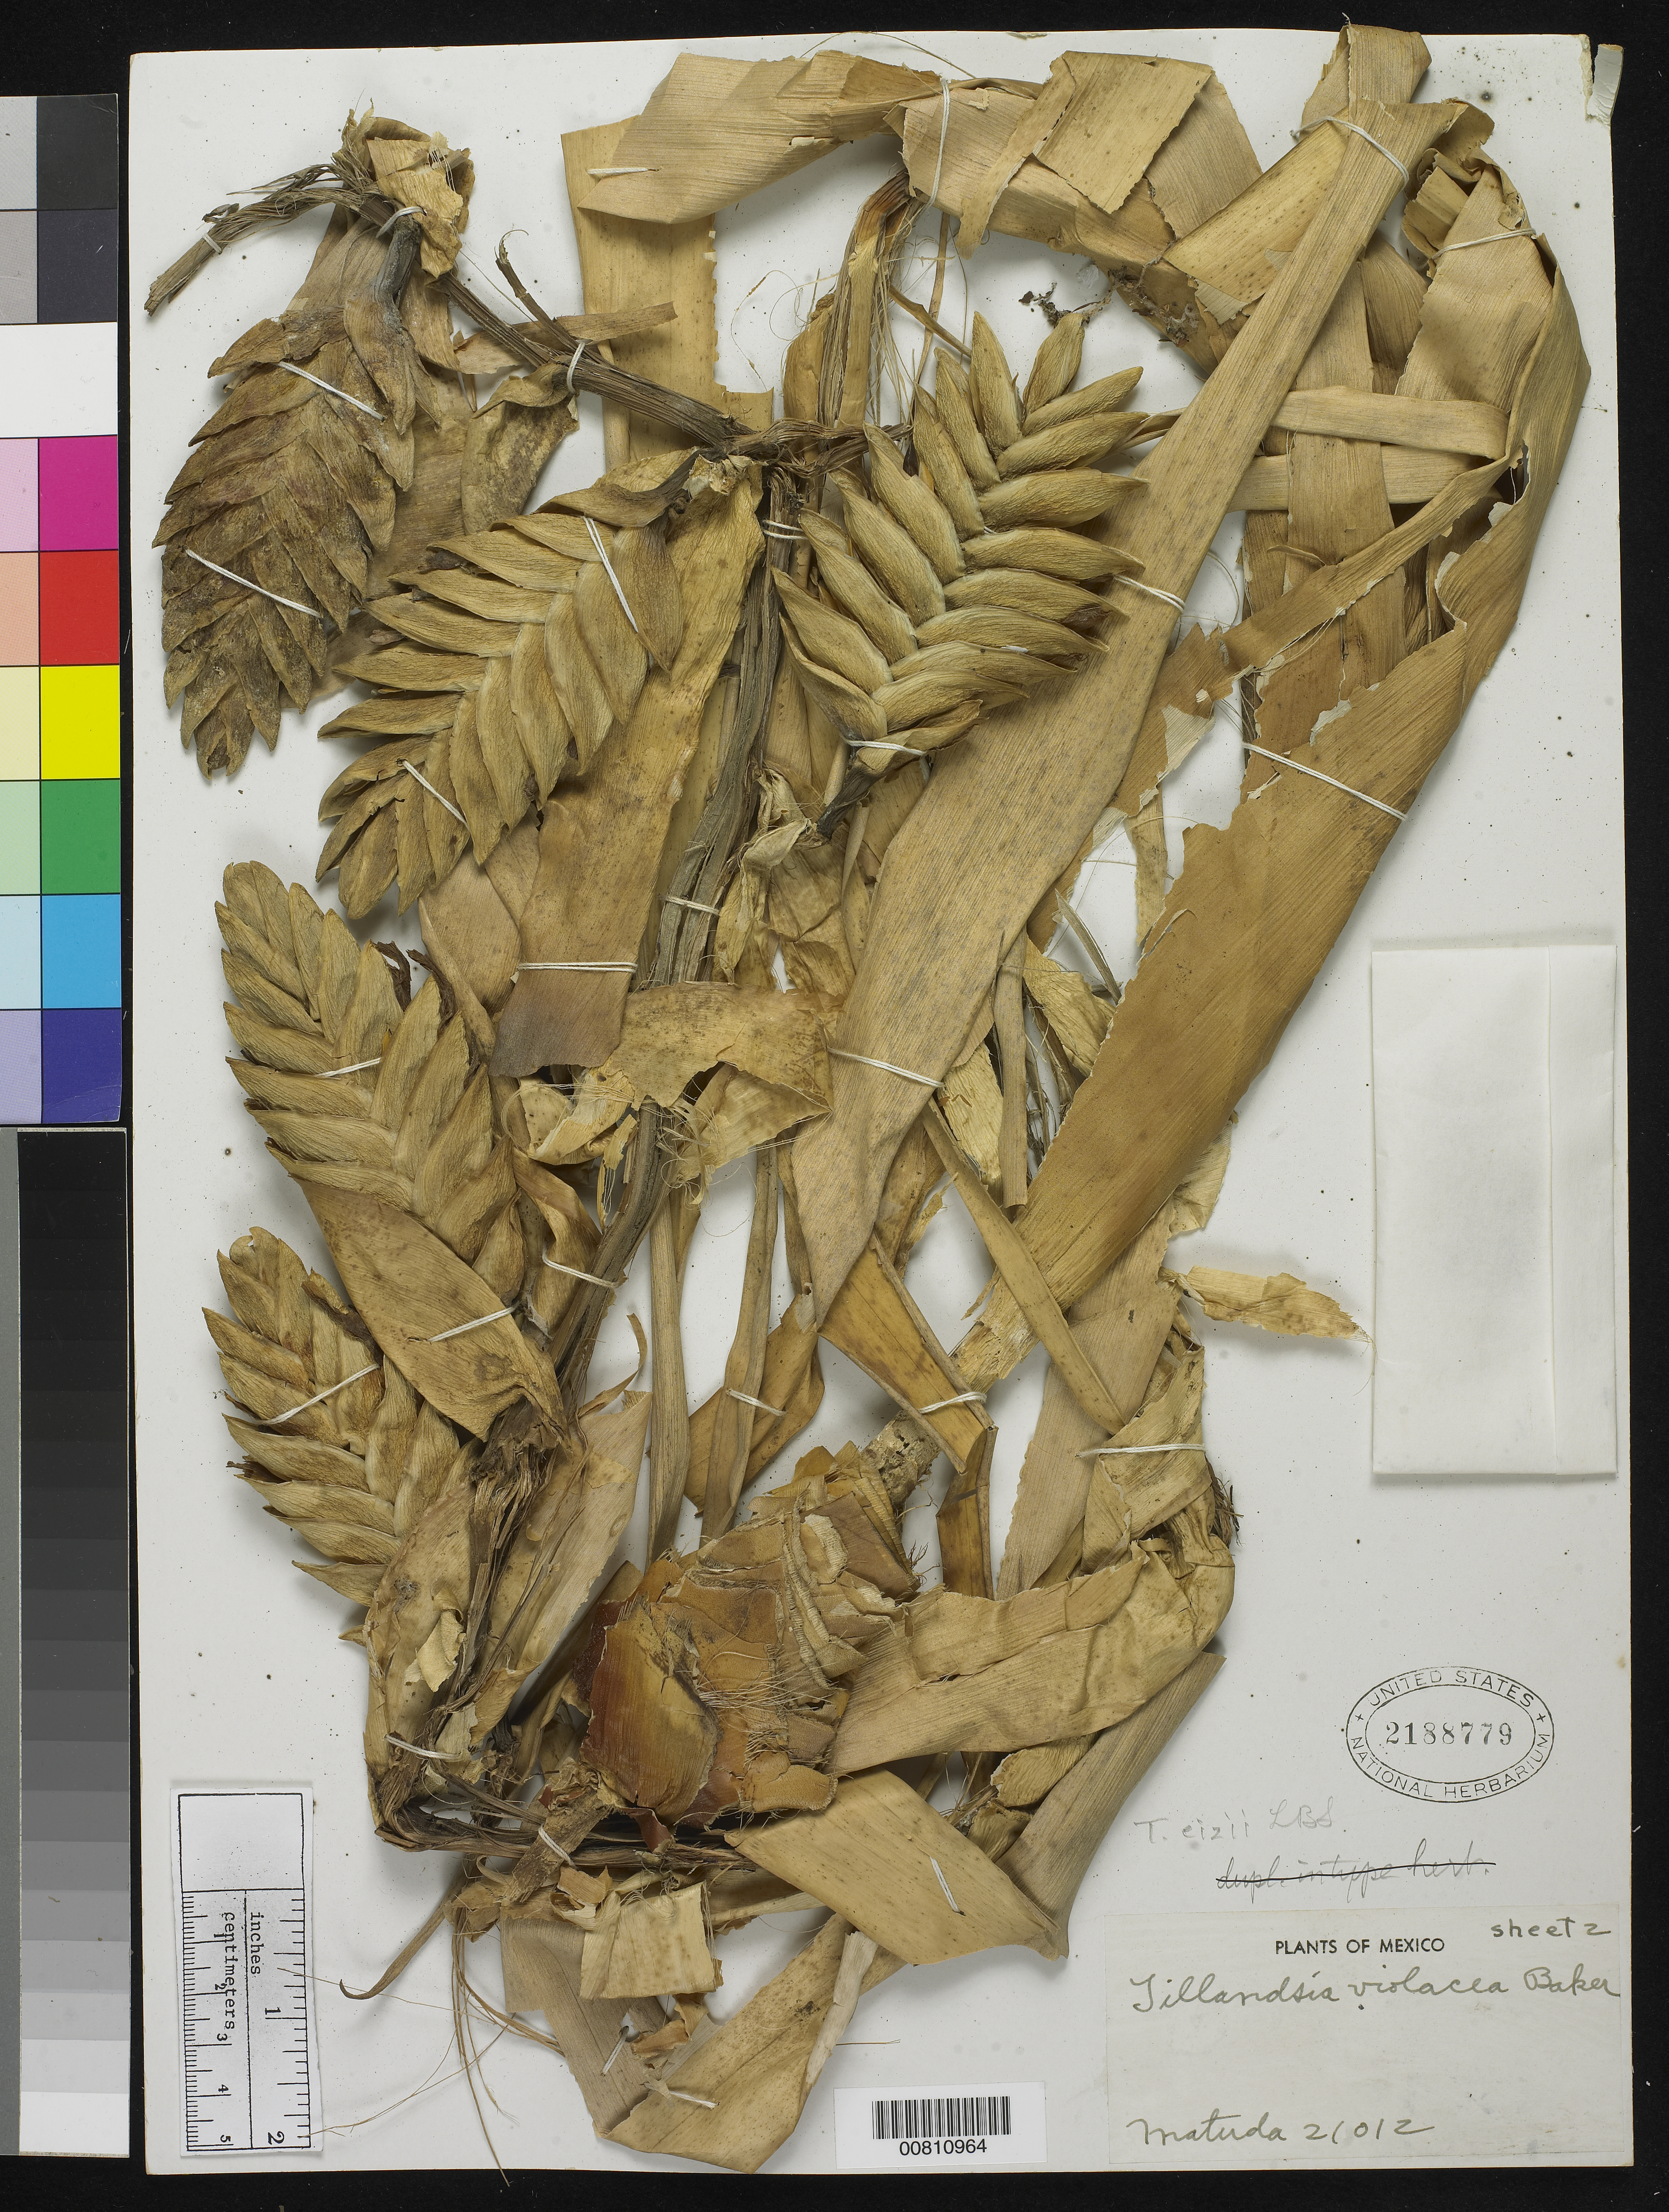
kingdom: Plantae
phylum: Tracheophyta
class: Liliopsida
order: Poales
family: Bromeliaceae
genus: Tillandsia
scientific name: Tillandsia eizii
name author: L.B. Sm.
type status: Holotype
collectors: E. Matuda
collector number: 21012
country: Mexico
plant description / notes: This sheet, labeled "sheet 2" and with a consecutive sheet number, apparently represents a second sheet of the holotype.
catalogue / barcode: US 2188779